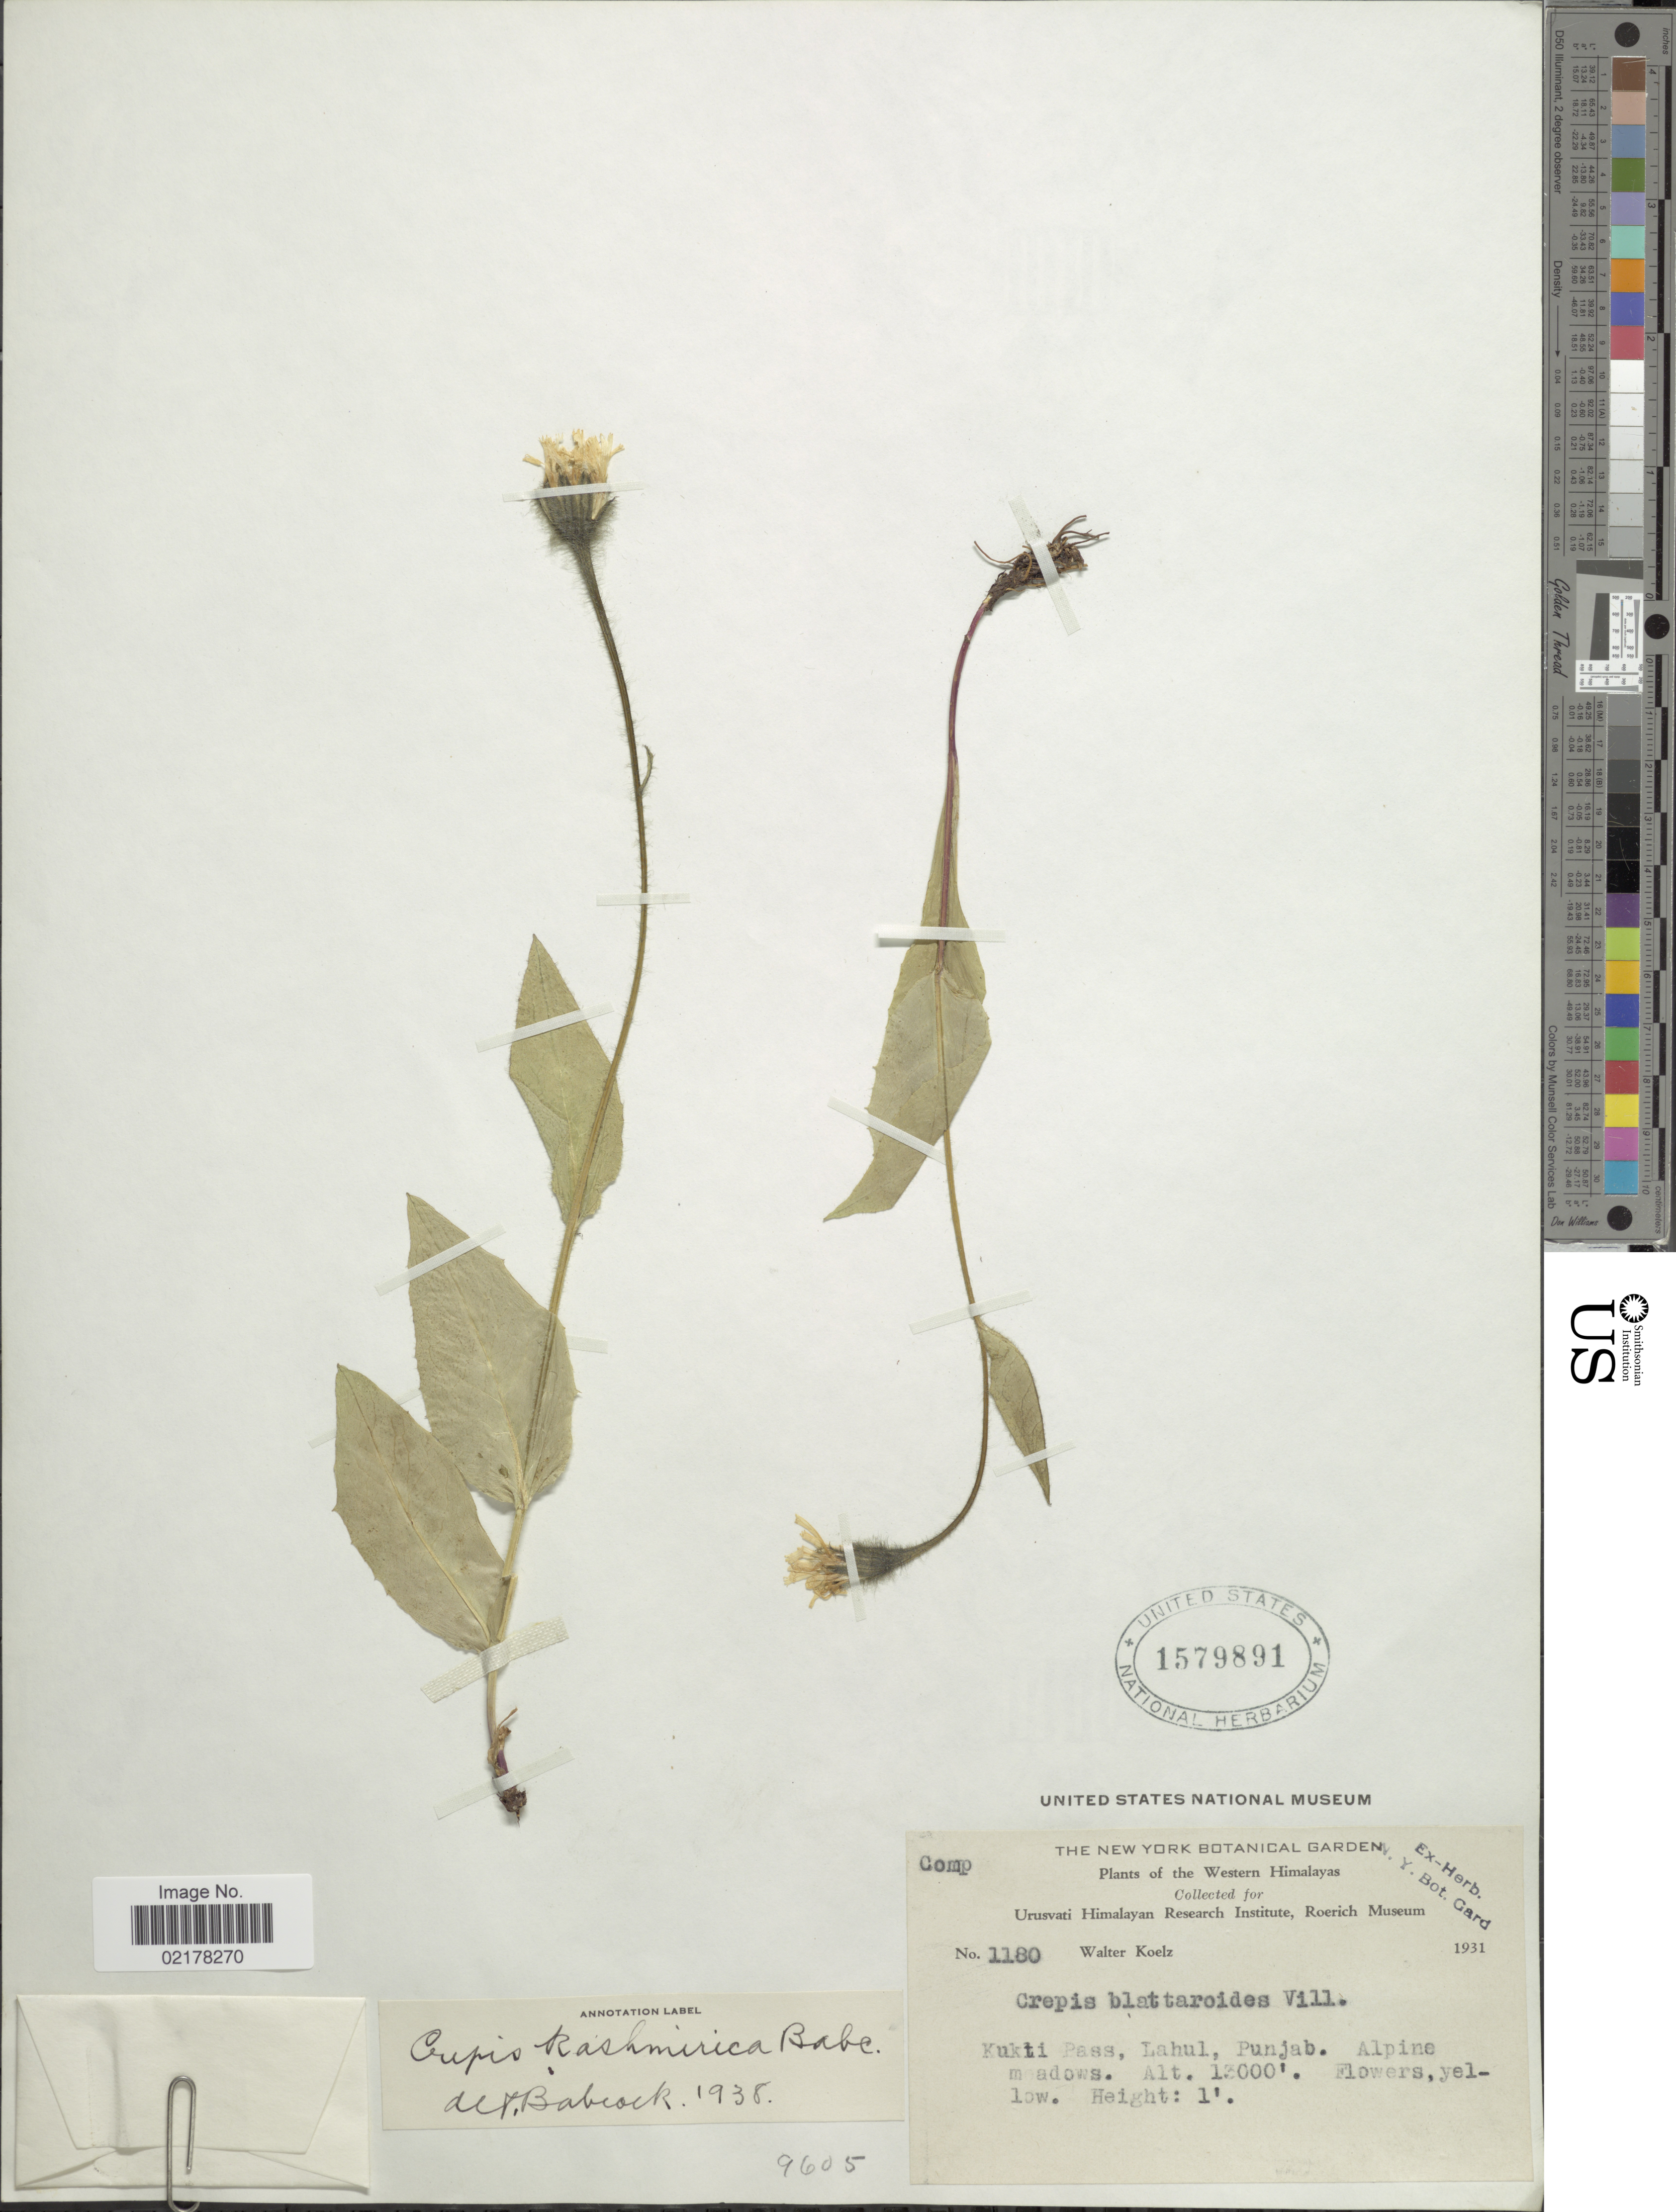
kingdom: Plantae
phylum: Tracheophyta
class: Magnoliopsida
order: Asterales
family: Asteraceae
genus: Crepis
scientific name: Crepis kashmirica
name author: Babc.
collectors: W. N. Koelz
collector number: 1180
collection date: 1931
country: India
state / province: Punjab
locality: Kukti Pass, Lahul. Punjab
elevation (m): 3962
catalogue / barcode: US 1579891